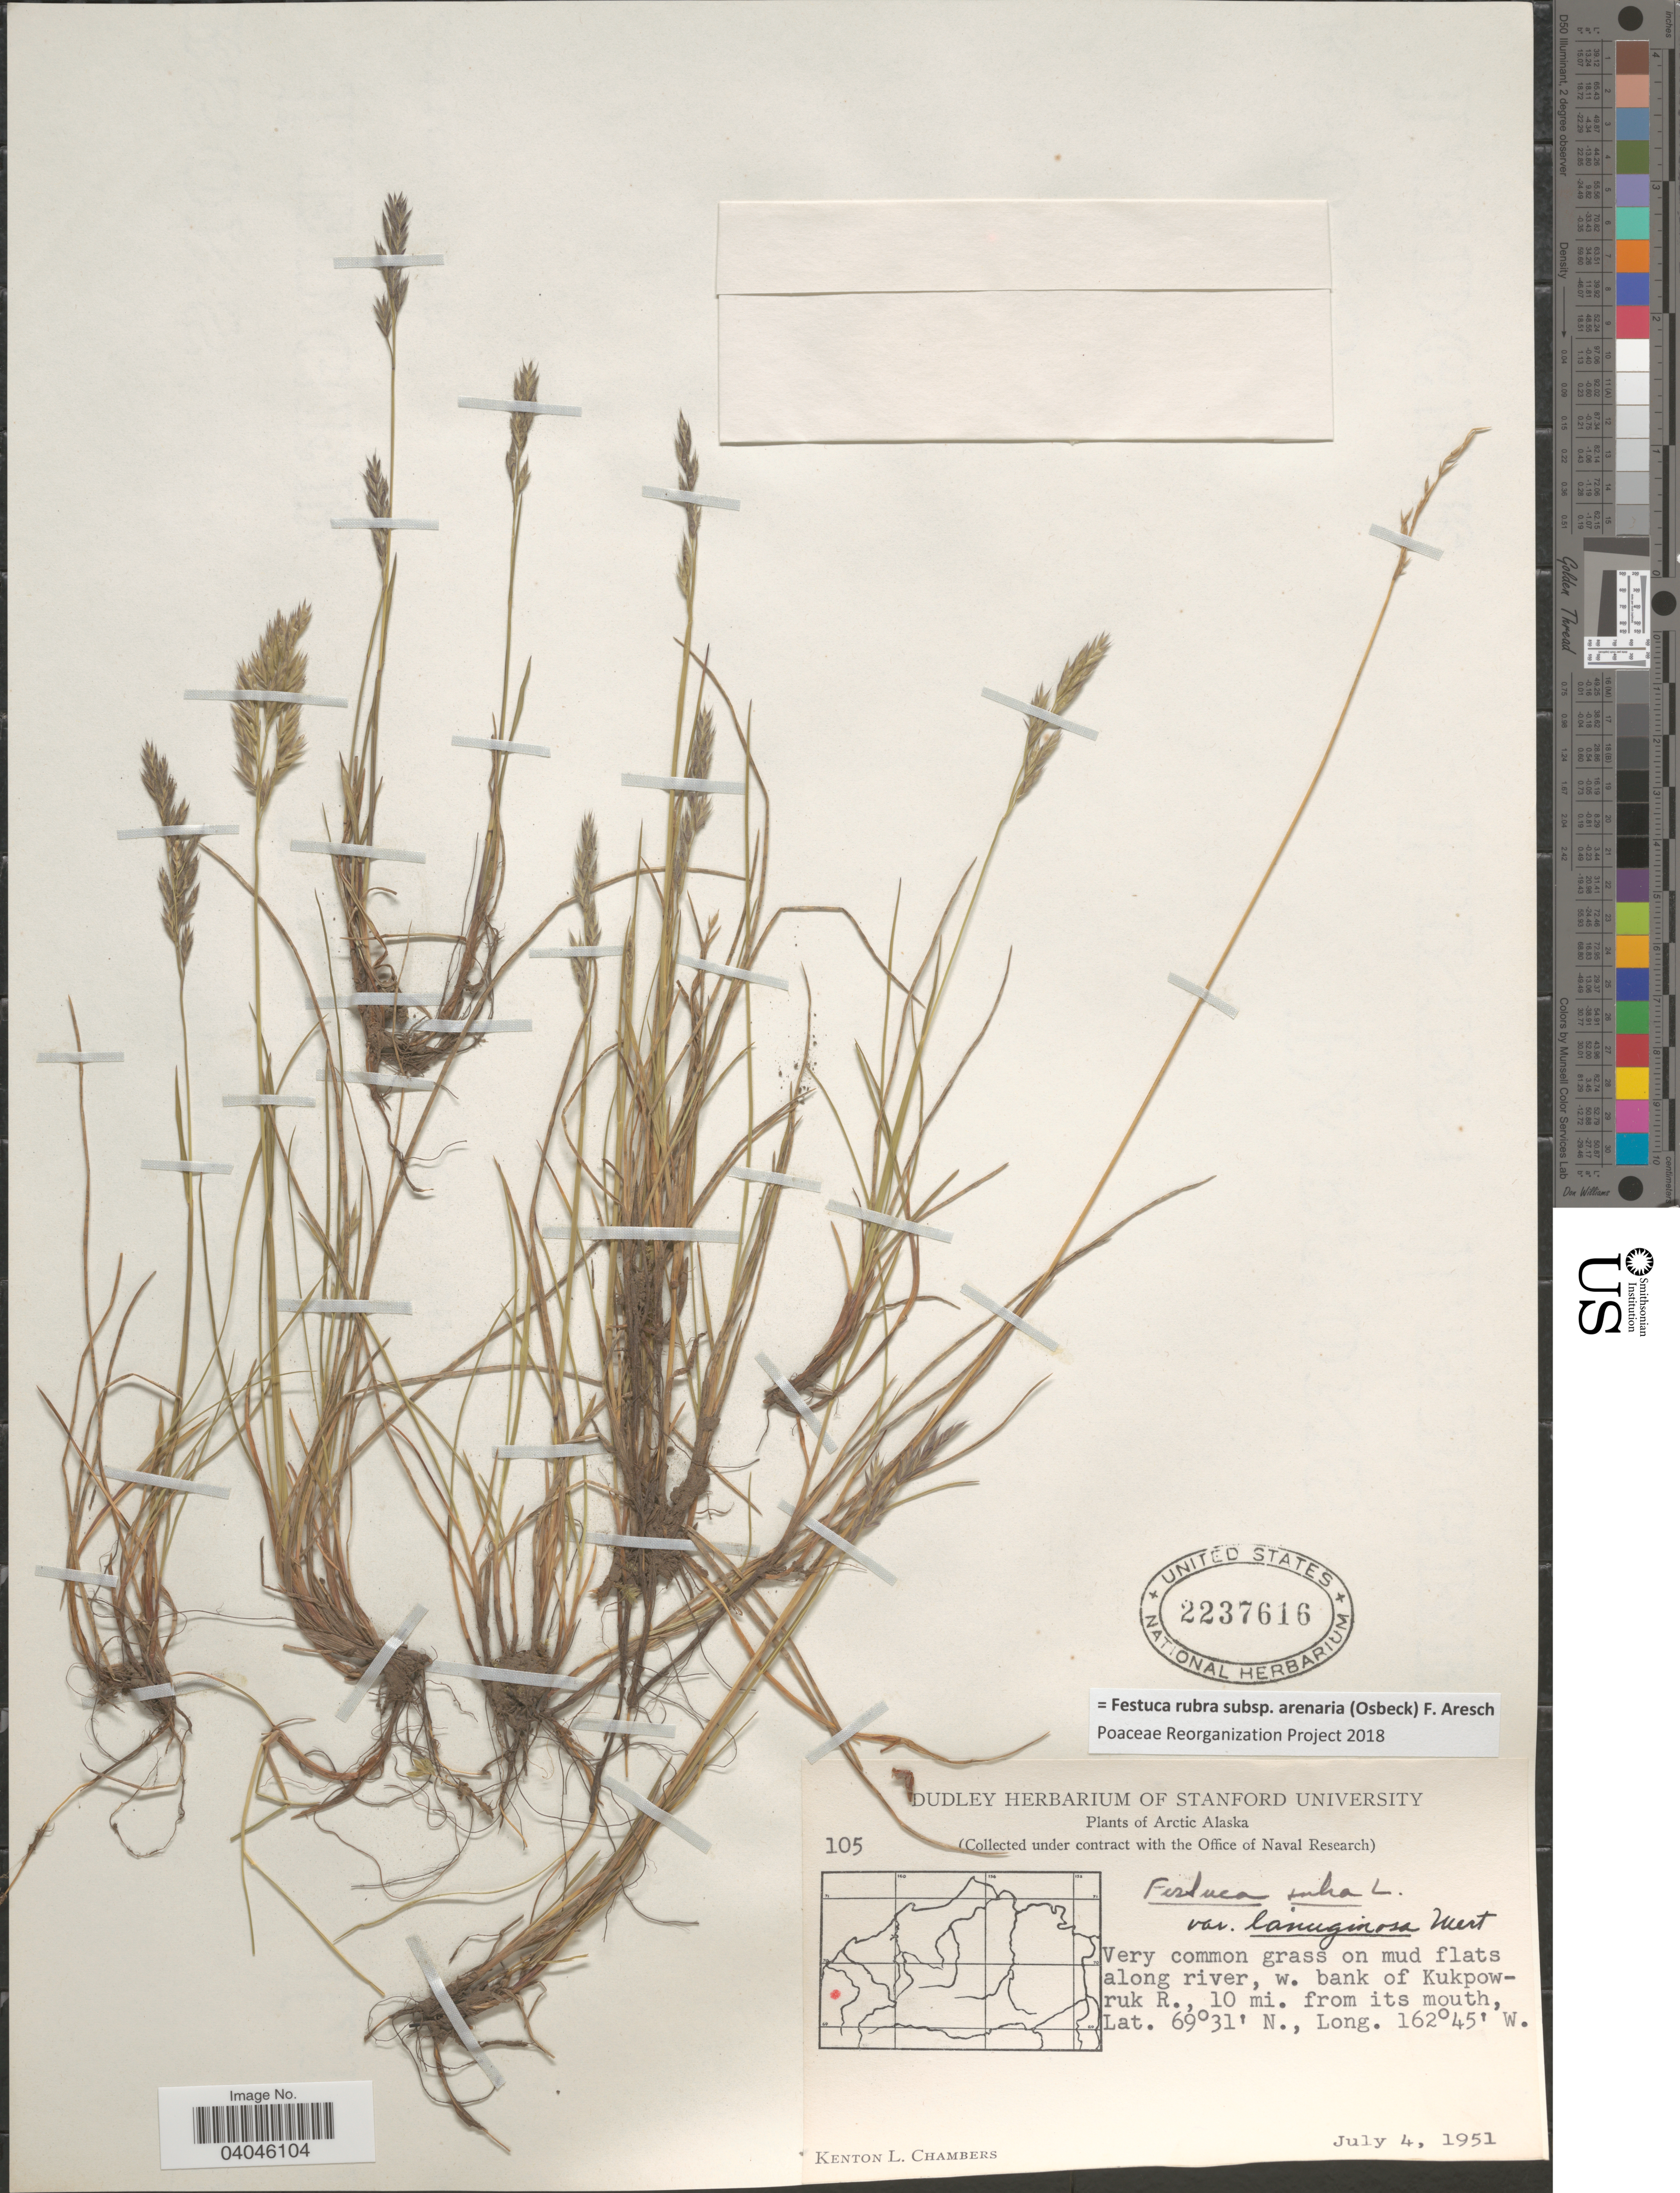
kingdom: Plantae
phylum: Tracheophyta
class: Liliopsida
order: Poales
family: Poaceae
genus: Festuca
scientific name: Festuca rubra subsp. arenaria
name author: (Osbeck) F. Aresch.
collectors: K. L. Chambers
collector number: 105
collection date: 1951-07-04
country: United States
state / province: Alaska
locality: Arctic Alaska. Along river, w. bank of Kukpowruk R., 10 mi. from its mouth.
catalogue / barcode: US 2237616